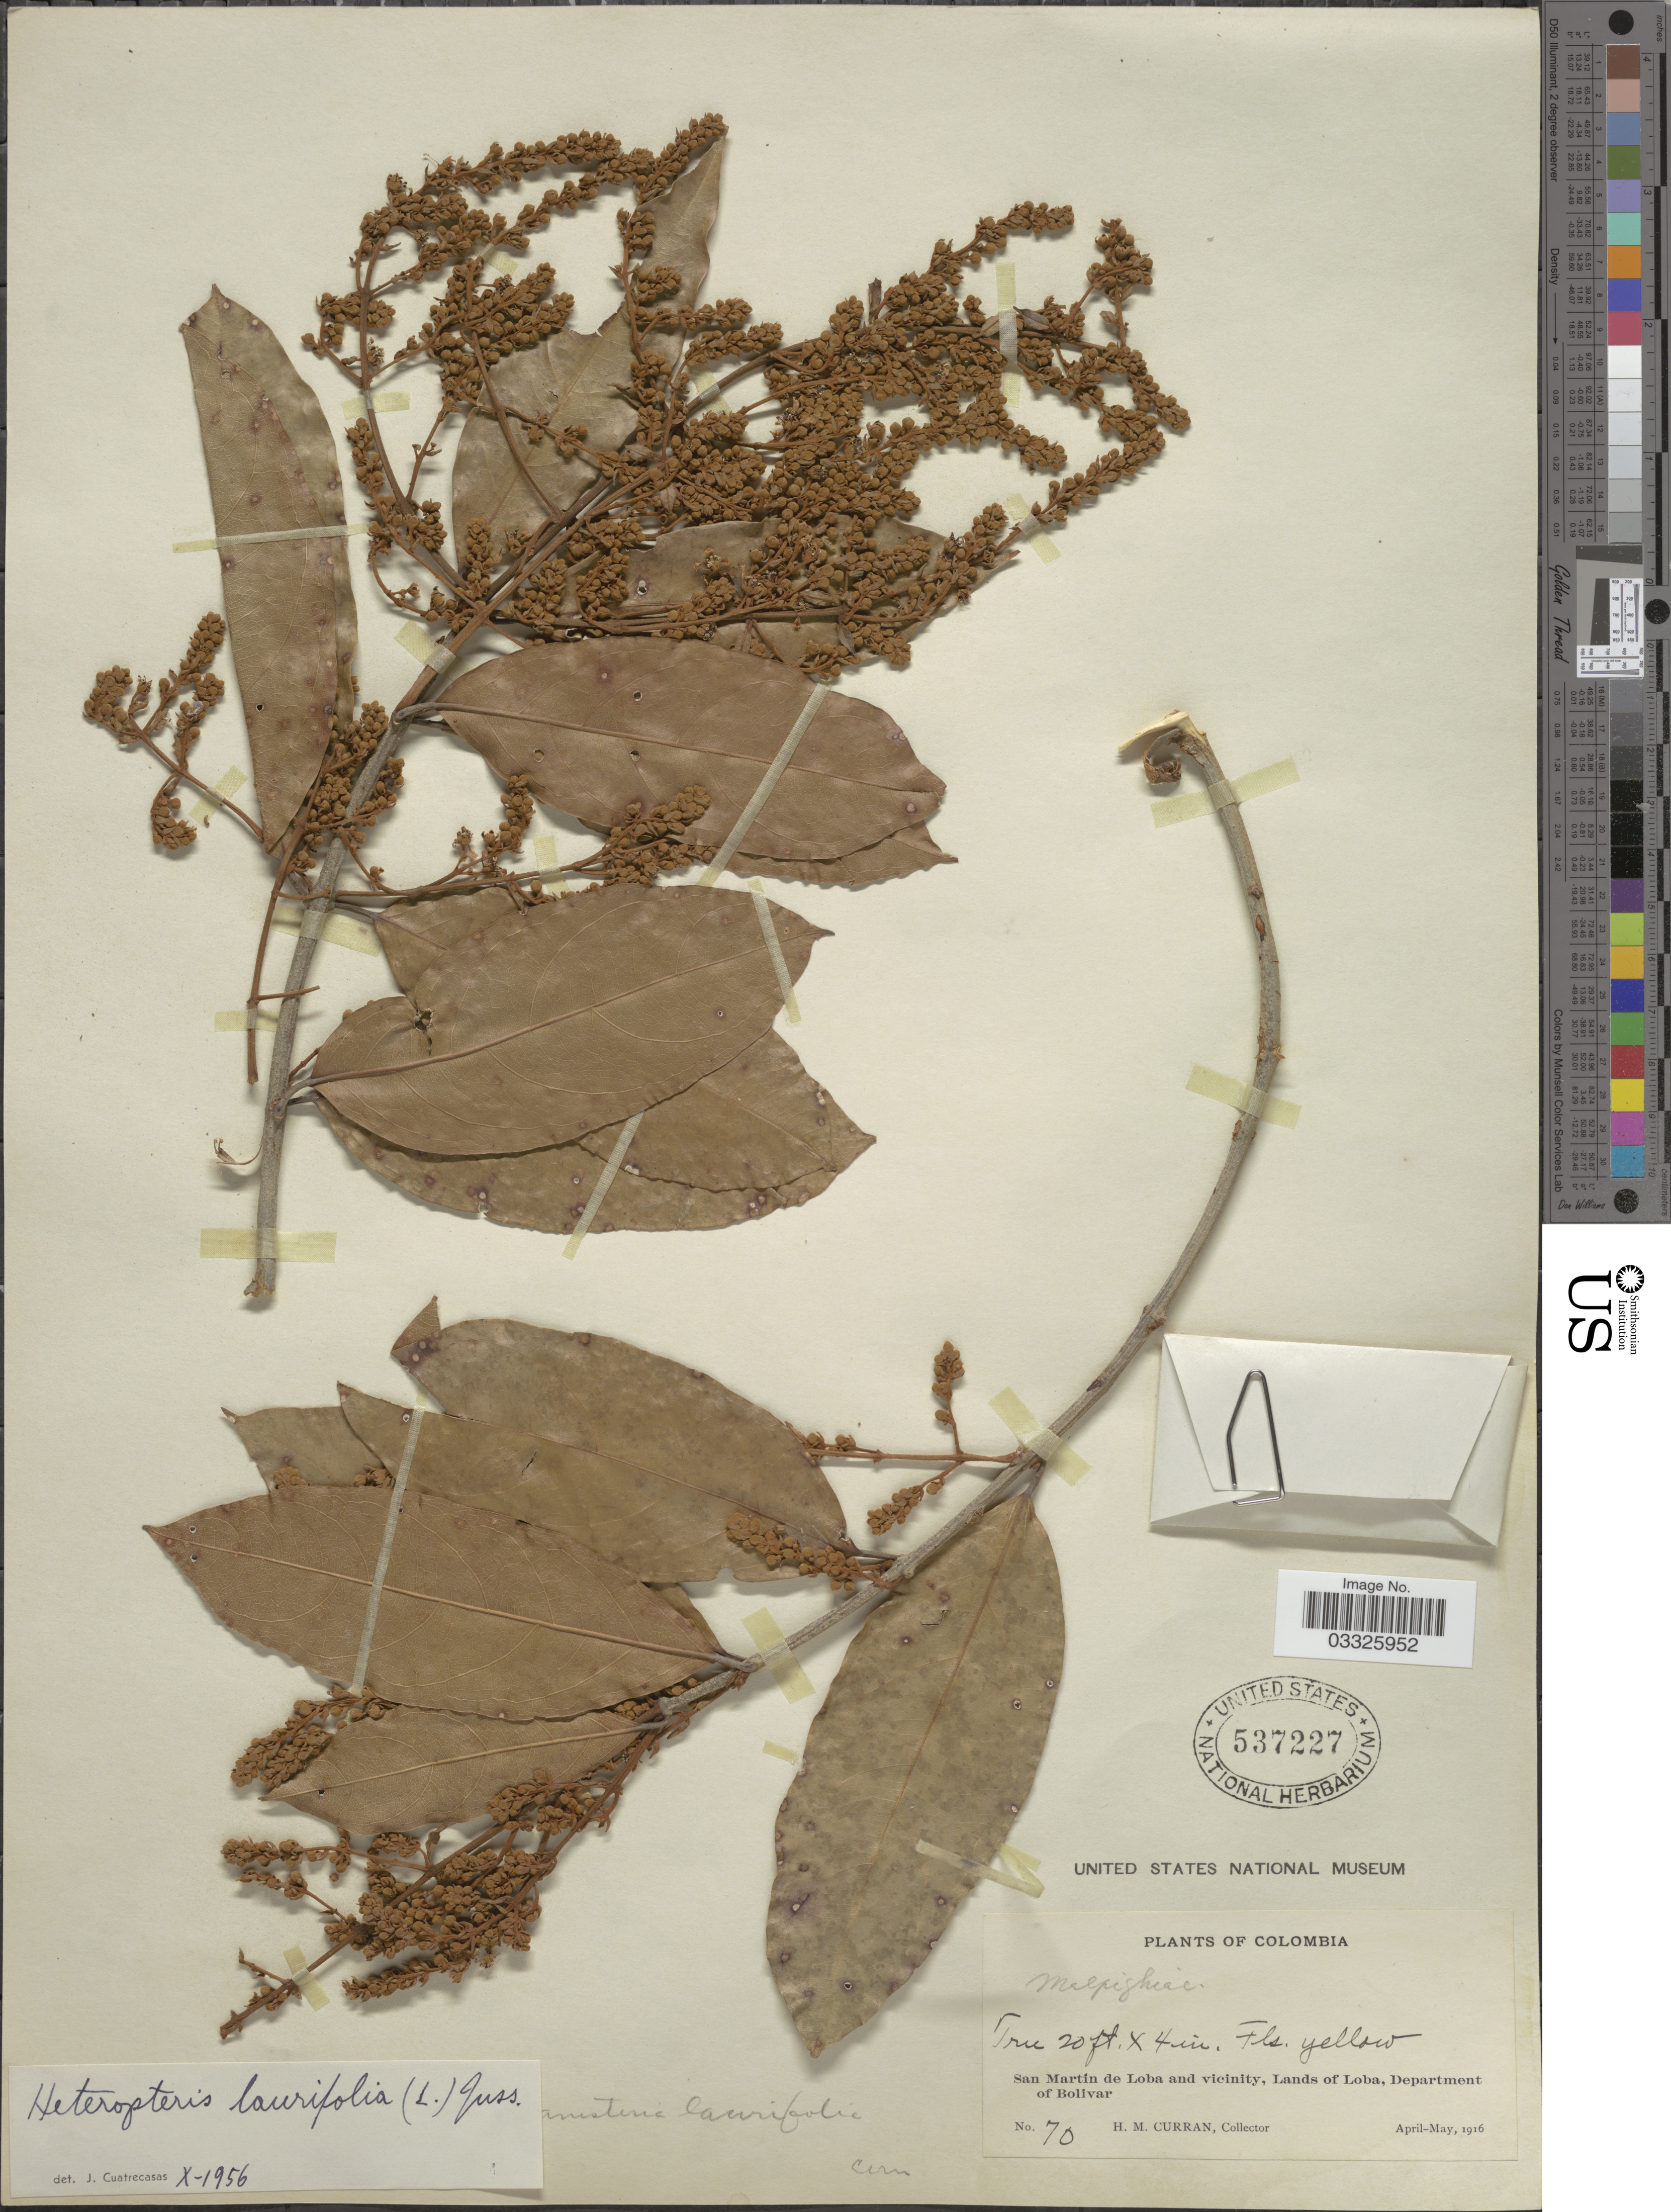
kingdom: Plantae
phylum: Tracheophyta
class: Magnoliopsida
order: Malpighiales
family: Malpighiaceae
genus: Heteropterys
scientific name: Heteropterys laurifolia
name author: (L.) A. Juss.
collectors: H. M. Curran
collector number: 70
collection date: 1916-04/1916-05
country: Colombia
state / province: Bolívar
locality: San Martin de Loba and vicinity, Lands of Loba, Department of Bolivar.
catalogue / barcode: US 537227